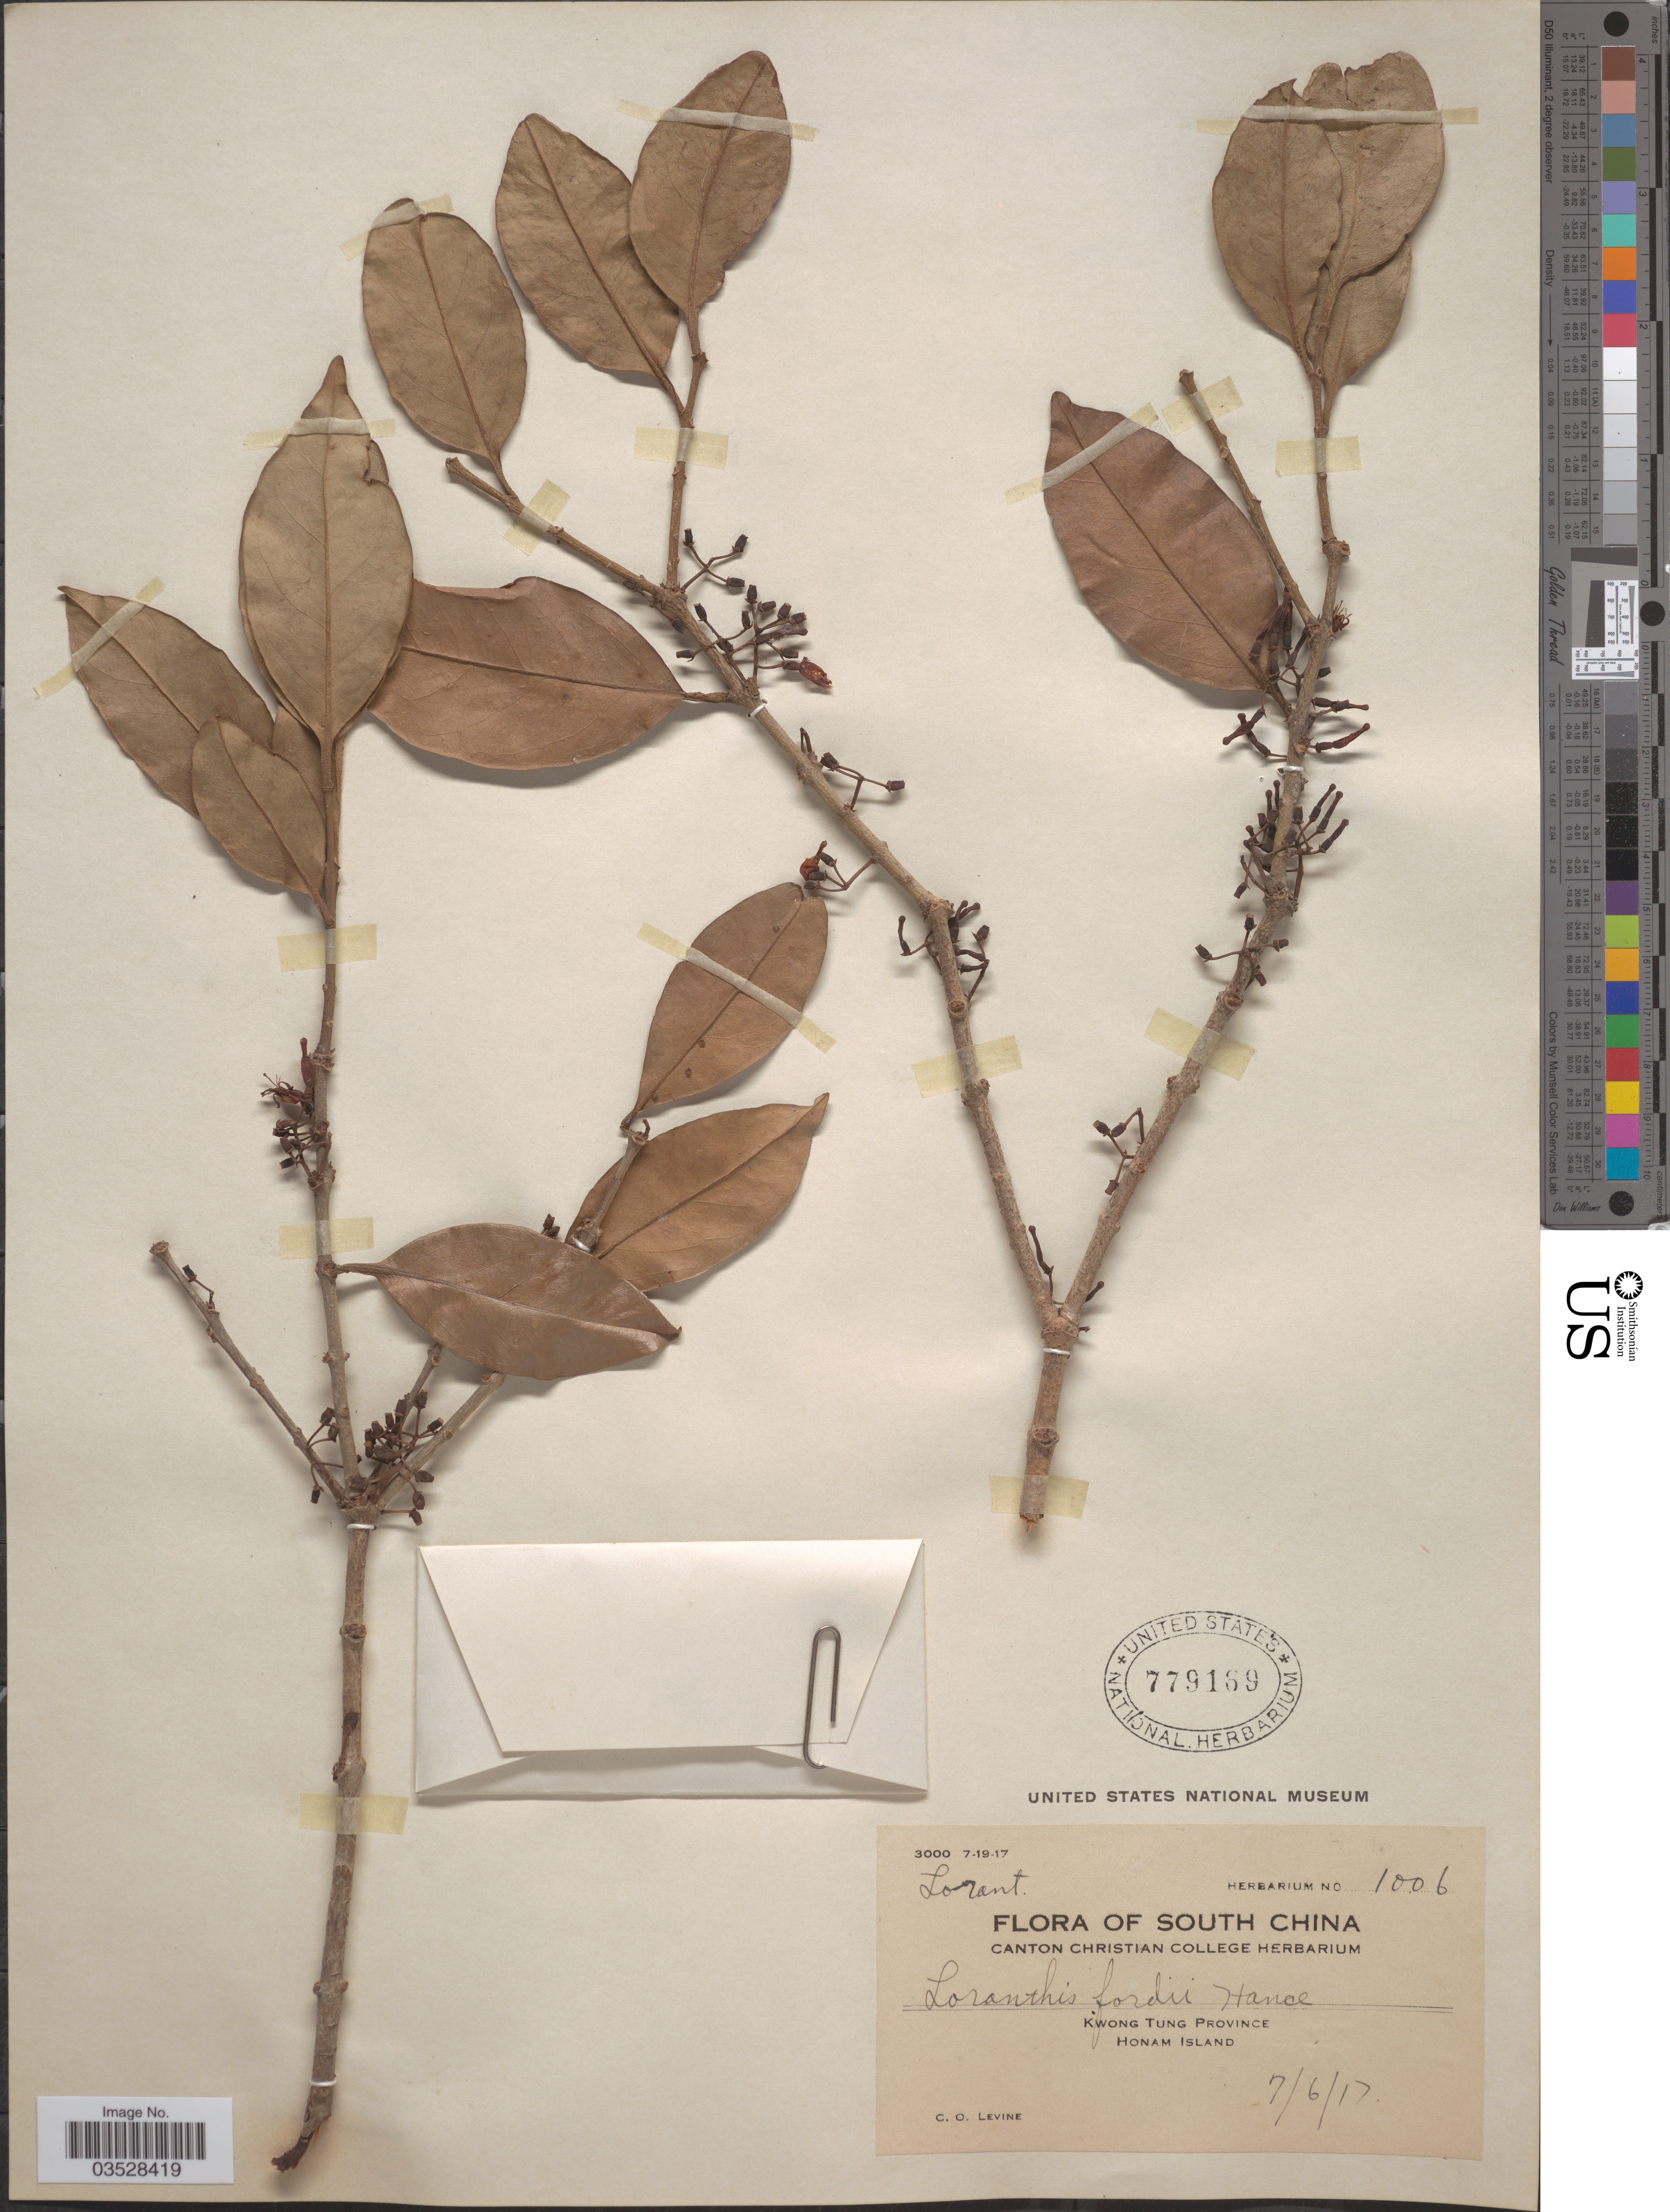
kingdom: Plantae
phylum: Tracheophyta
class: Magnoliopsida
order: Santalales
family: Loranthaceae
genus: Loranthus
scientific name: Loranthus fordii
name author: Hance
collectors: C. O. Levine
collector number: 1006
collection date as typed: Transcribed d/m/y: 7/6/17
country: China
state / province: Guangdong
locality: South China. Kwong Tung Province. Honam Island.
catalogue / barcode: US 779169